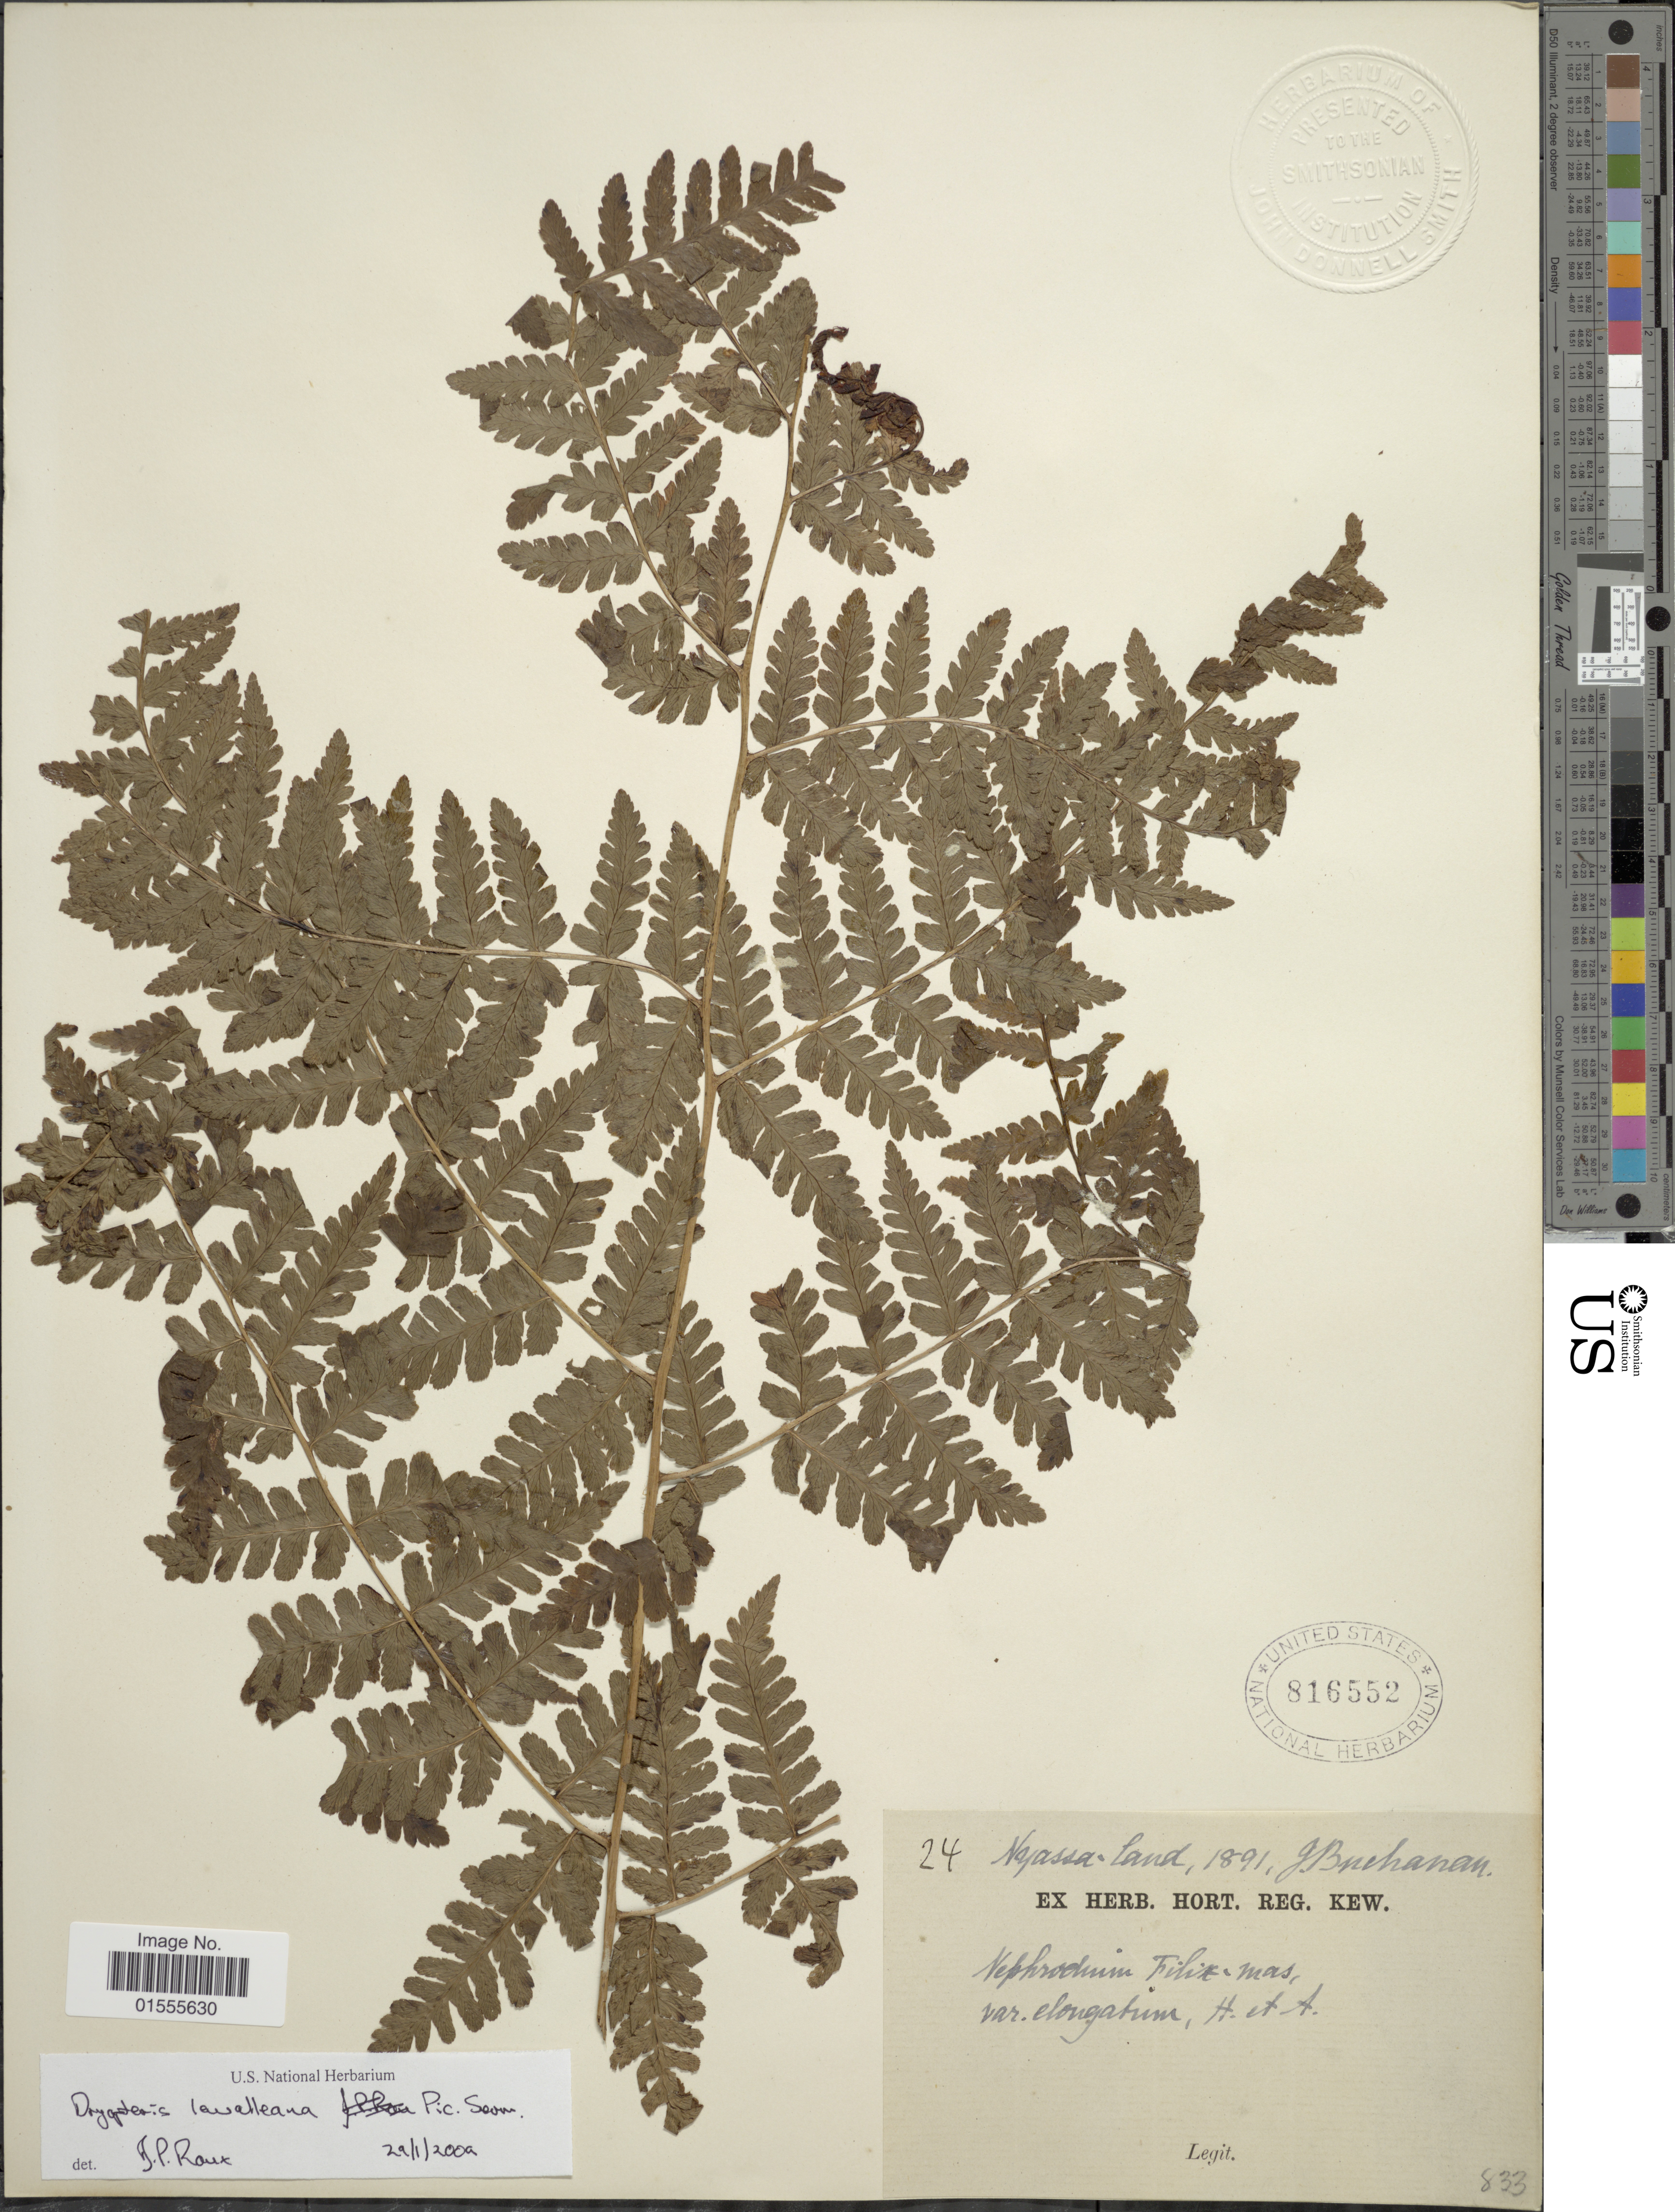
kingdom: Plantae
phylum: Tracheophyta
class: Polypodiopsida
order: Polypodiales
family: Dryopteridaceae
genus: Dryopteris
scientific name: Dryopteris lewalleana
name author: Pic. Serm.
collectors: J. Buchanan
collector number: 24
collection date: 1891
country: Malawi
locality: Nyassa Land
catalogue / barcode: US 816552